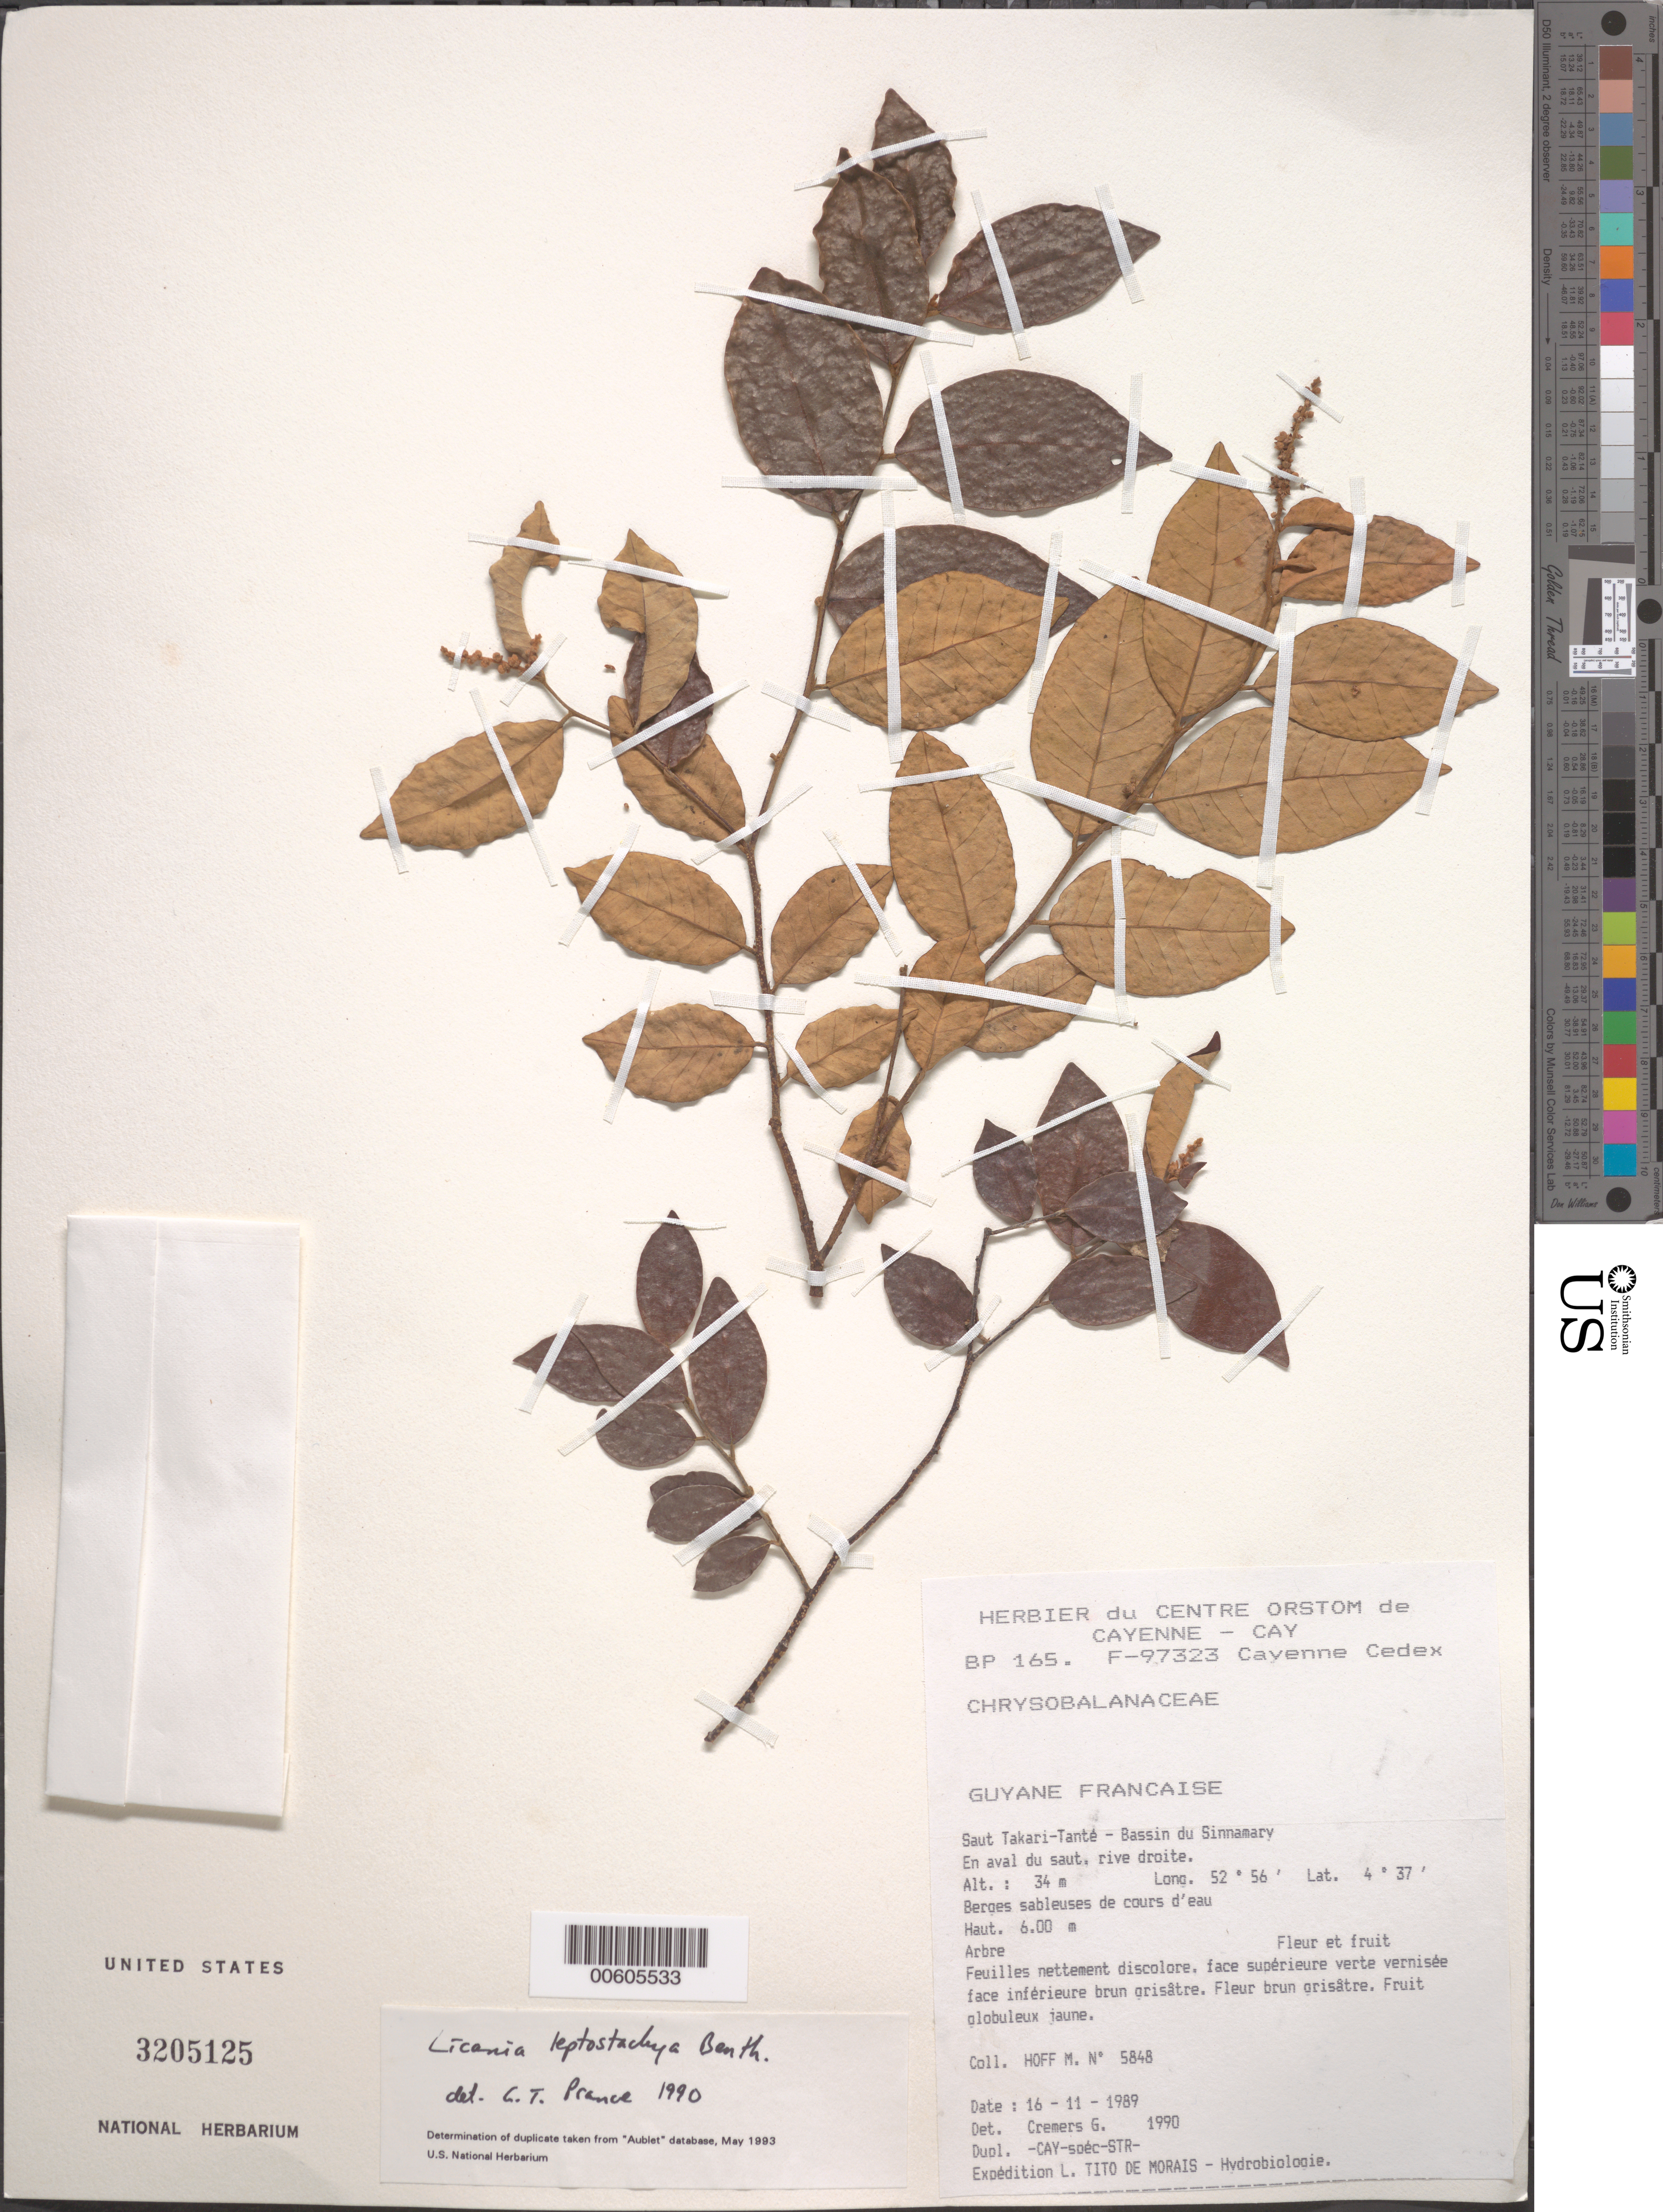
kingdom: Plantae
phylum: Tracheophyta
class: Magnoliopsida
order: Malpighiales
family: Chrysobalanaceae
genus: Licania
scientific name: Licania leptostachya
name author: Benth.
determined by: Prance, G. T.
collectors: M. Hoff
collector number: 5848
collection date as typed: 16-Nov-89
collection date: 1989-11-16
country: French Guiana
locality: Saut Takari-Tanté, Bassin du Sinnamary; en aval du saut, rive droite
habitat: Berges sableuses de cours d'eau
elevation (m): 34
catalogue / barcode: US 3205125